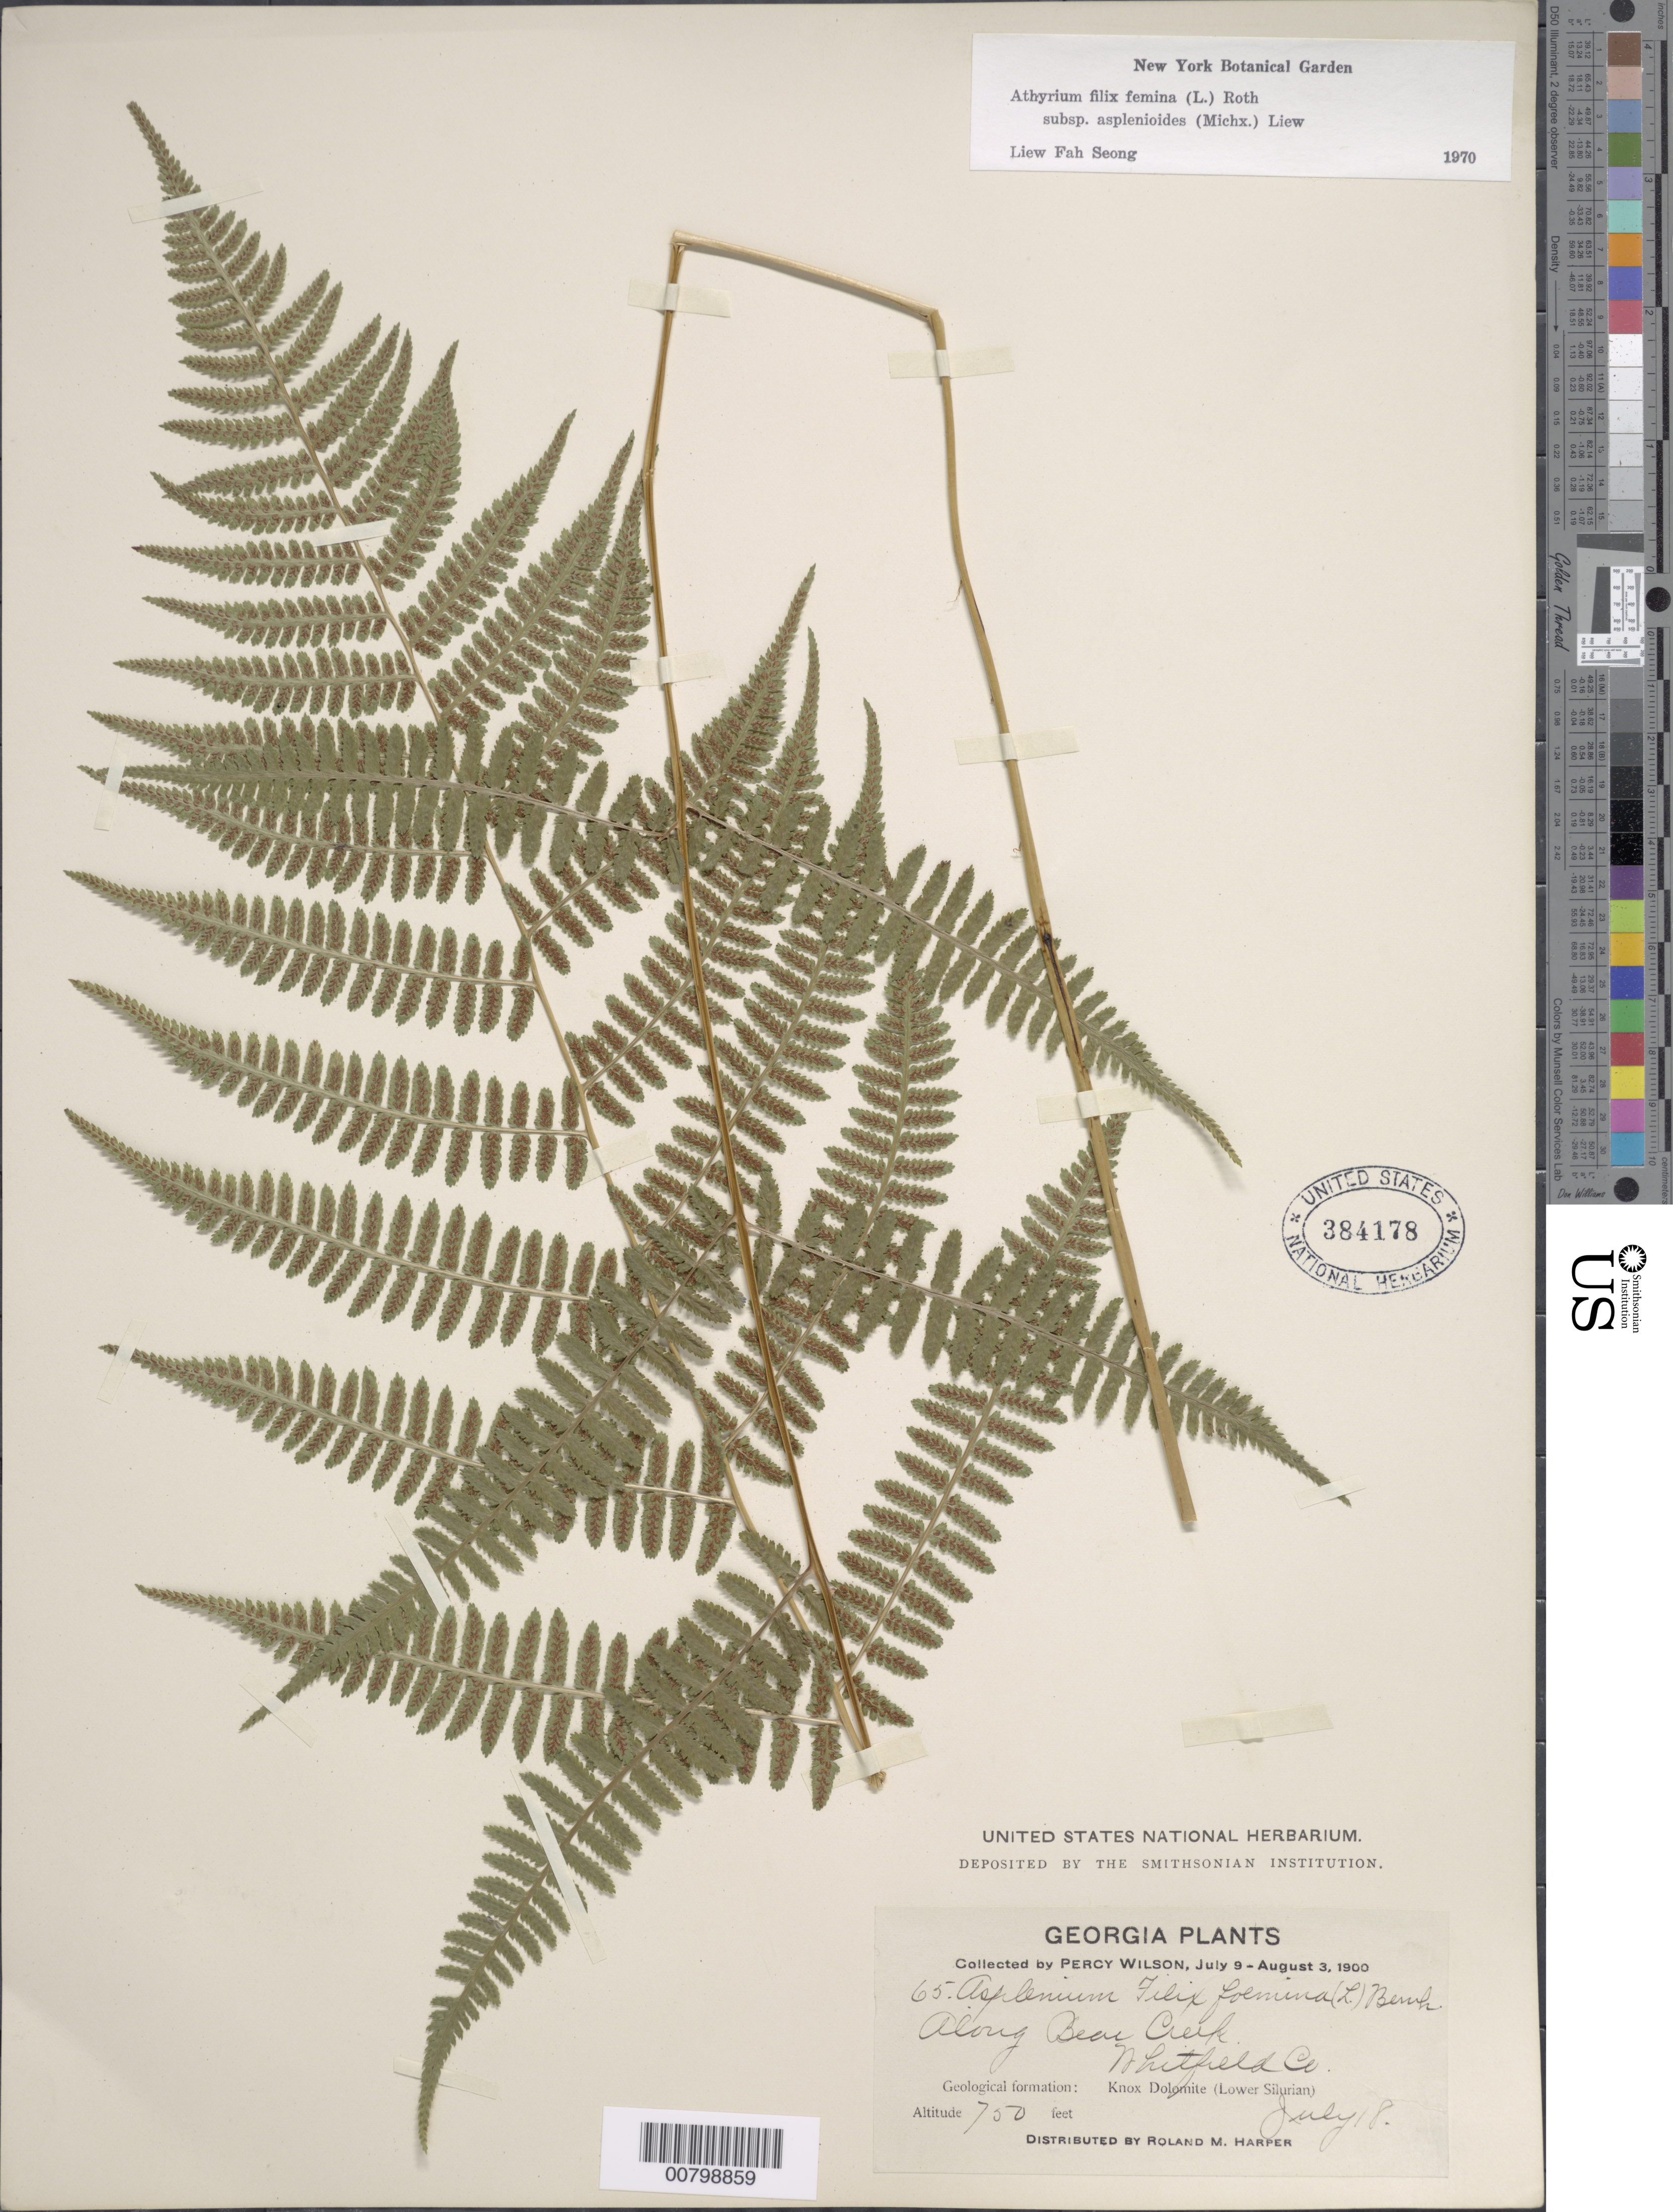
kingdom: Plantae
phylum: Tracheophyta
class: Polypodiopsida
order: Polypodiales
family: Athyriaceae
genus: Athyrium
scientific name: Athyrium filix-femina subsp. asplenioides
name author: (Michx.) Hultén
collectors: P. Wilson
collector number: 65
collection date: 1900-07-18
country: United States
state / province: Georgia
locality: Along Bear Creek, Whitfield Co., Knox Dolomite (Lower Silurian)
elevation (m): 229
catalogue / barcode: US 384178